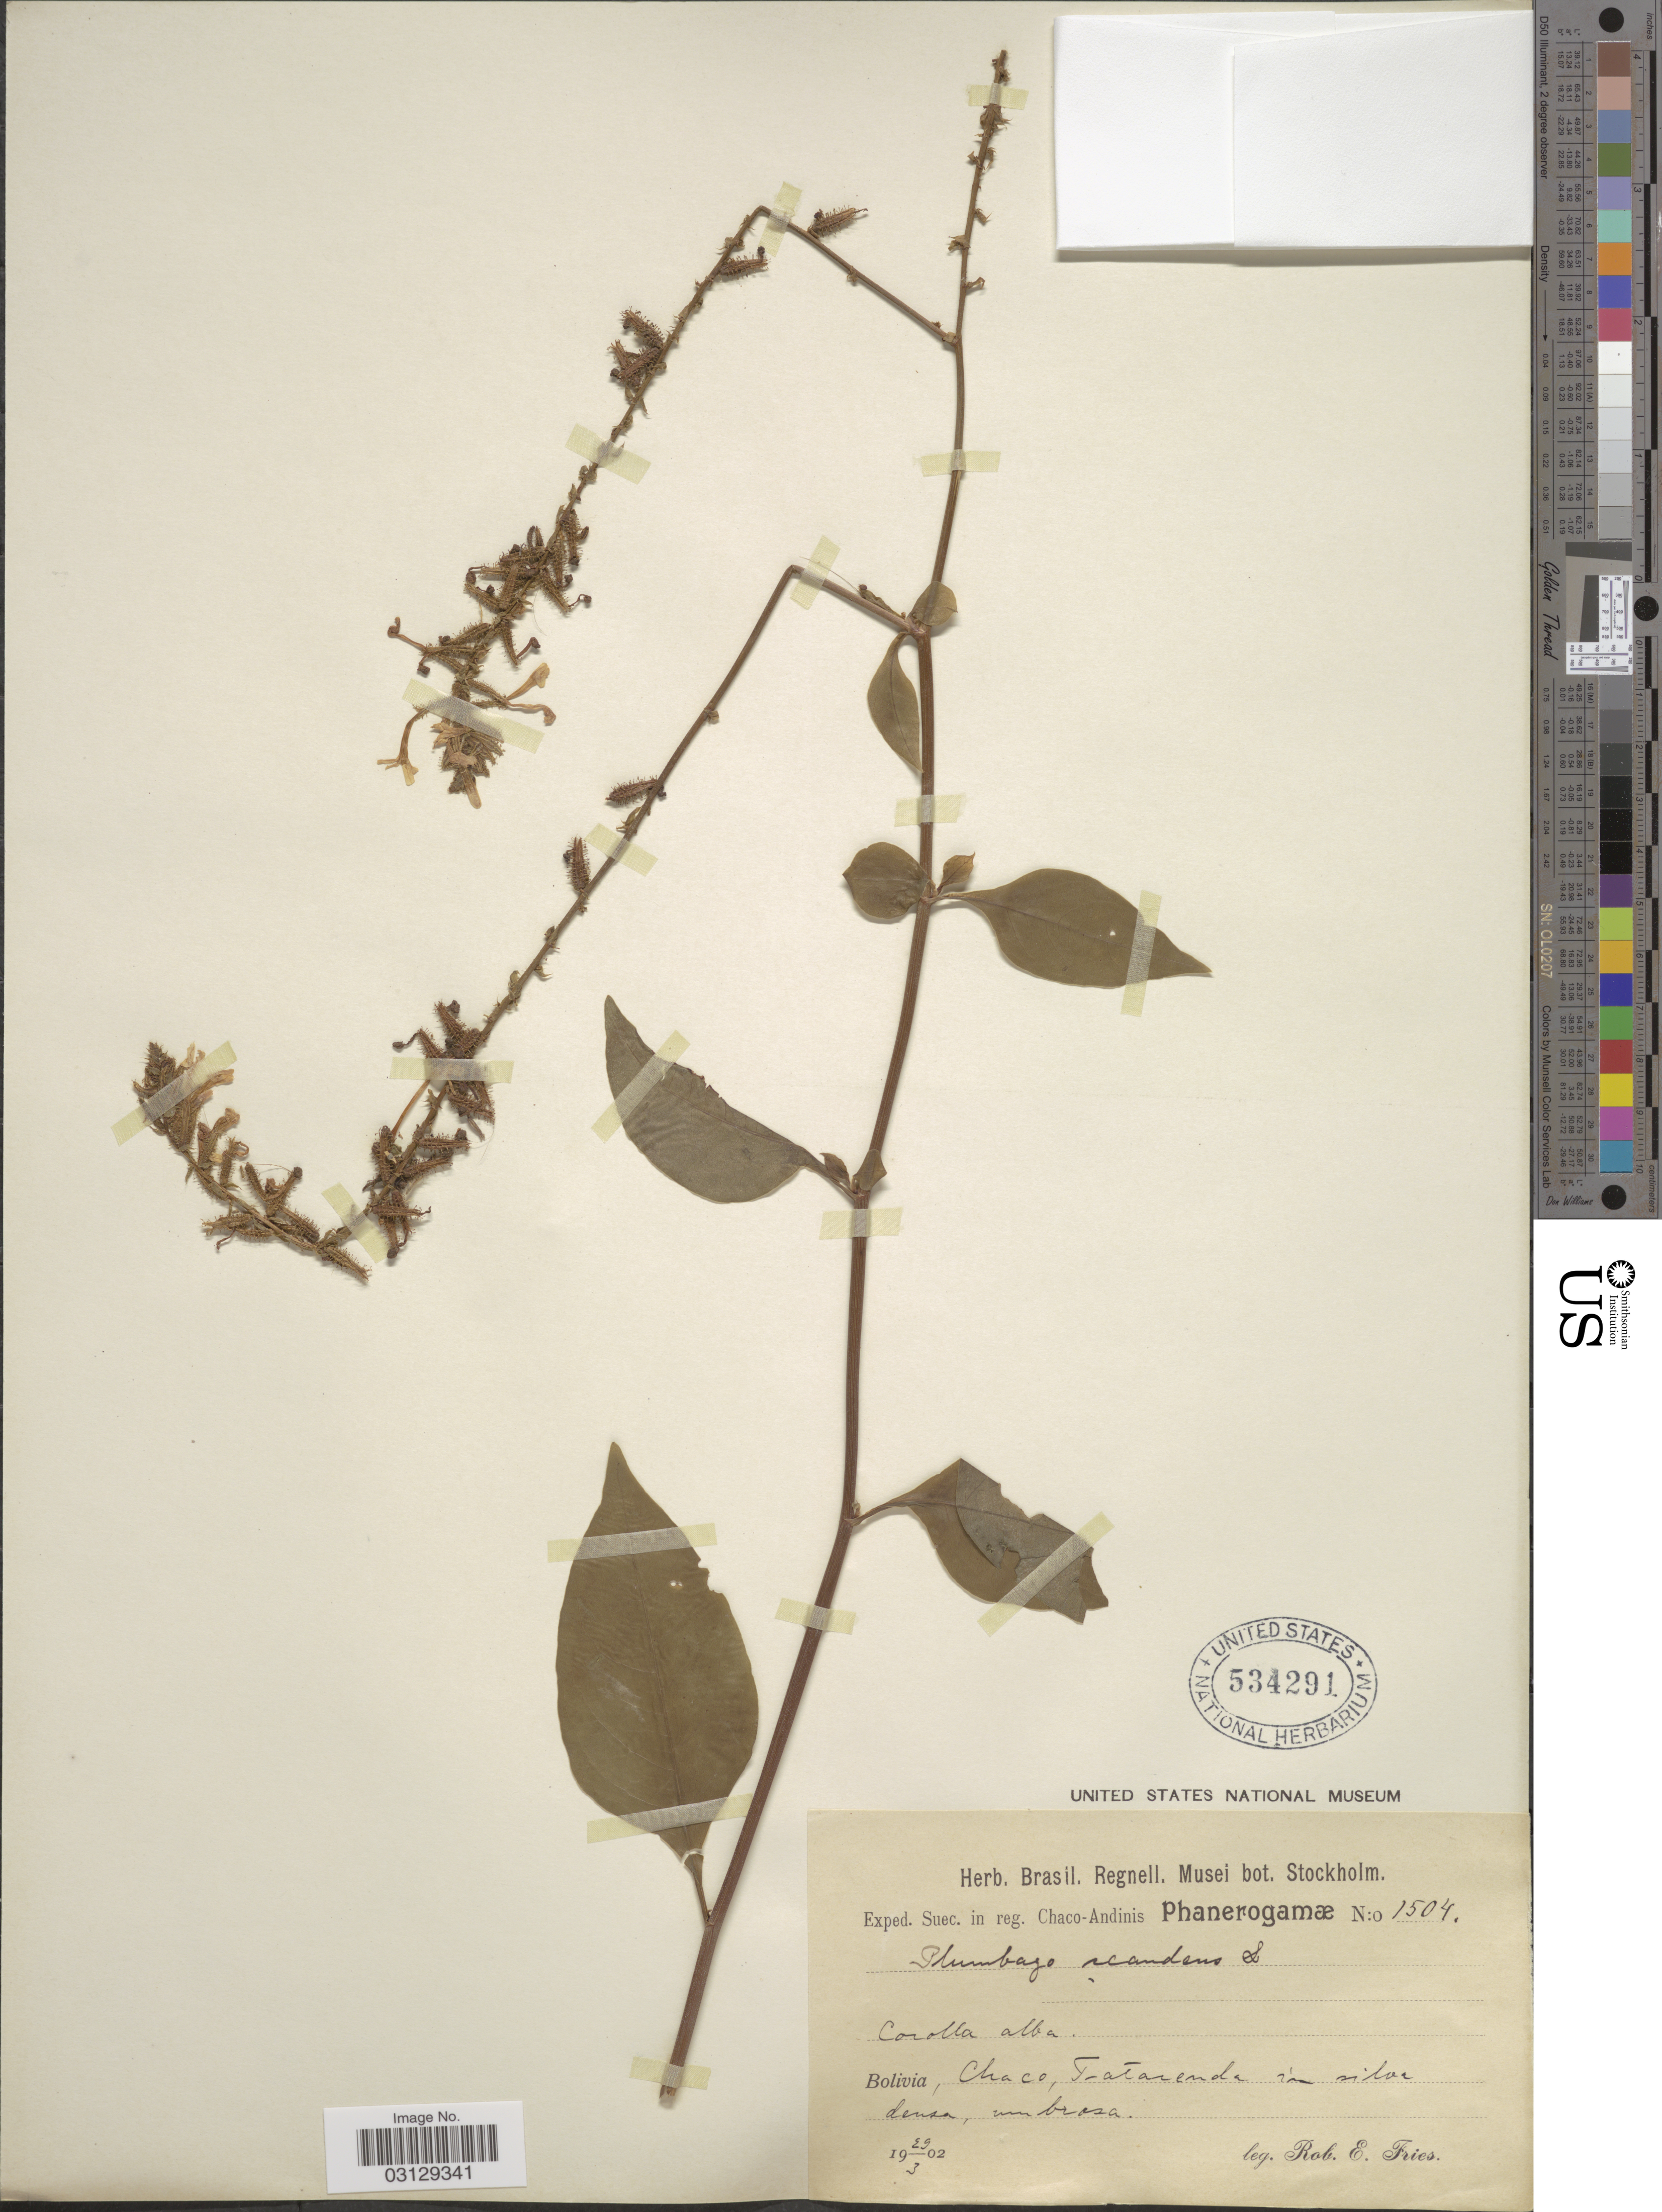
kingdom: Plantae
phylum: Tracheophyta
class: Magnoliopsida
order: Caryophyllales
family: Plumbaginaceae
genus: Plumbago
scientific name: Plumbago scandens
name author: L.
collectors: R. E. Fries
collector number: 1504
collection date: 1902-03-29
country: Bolivia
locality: Chaco-Andinis. Chaco, Tatarenda.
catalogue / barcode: US 534291